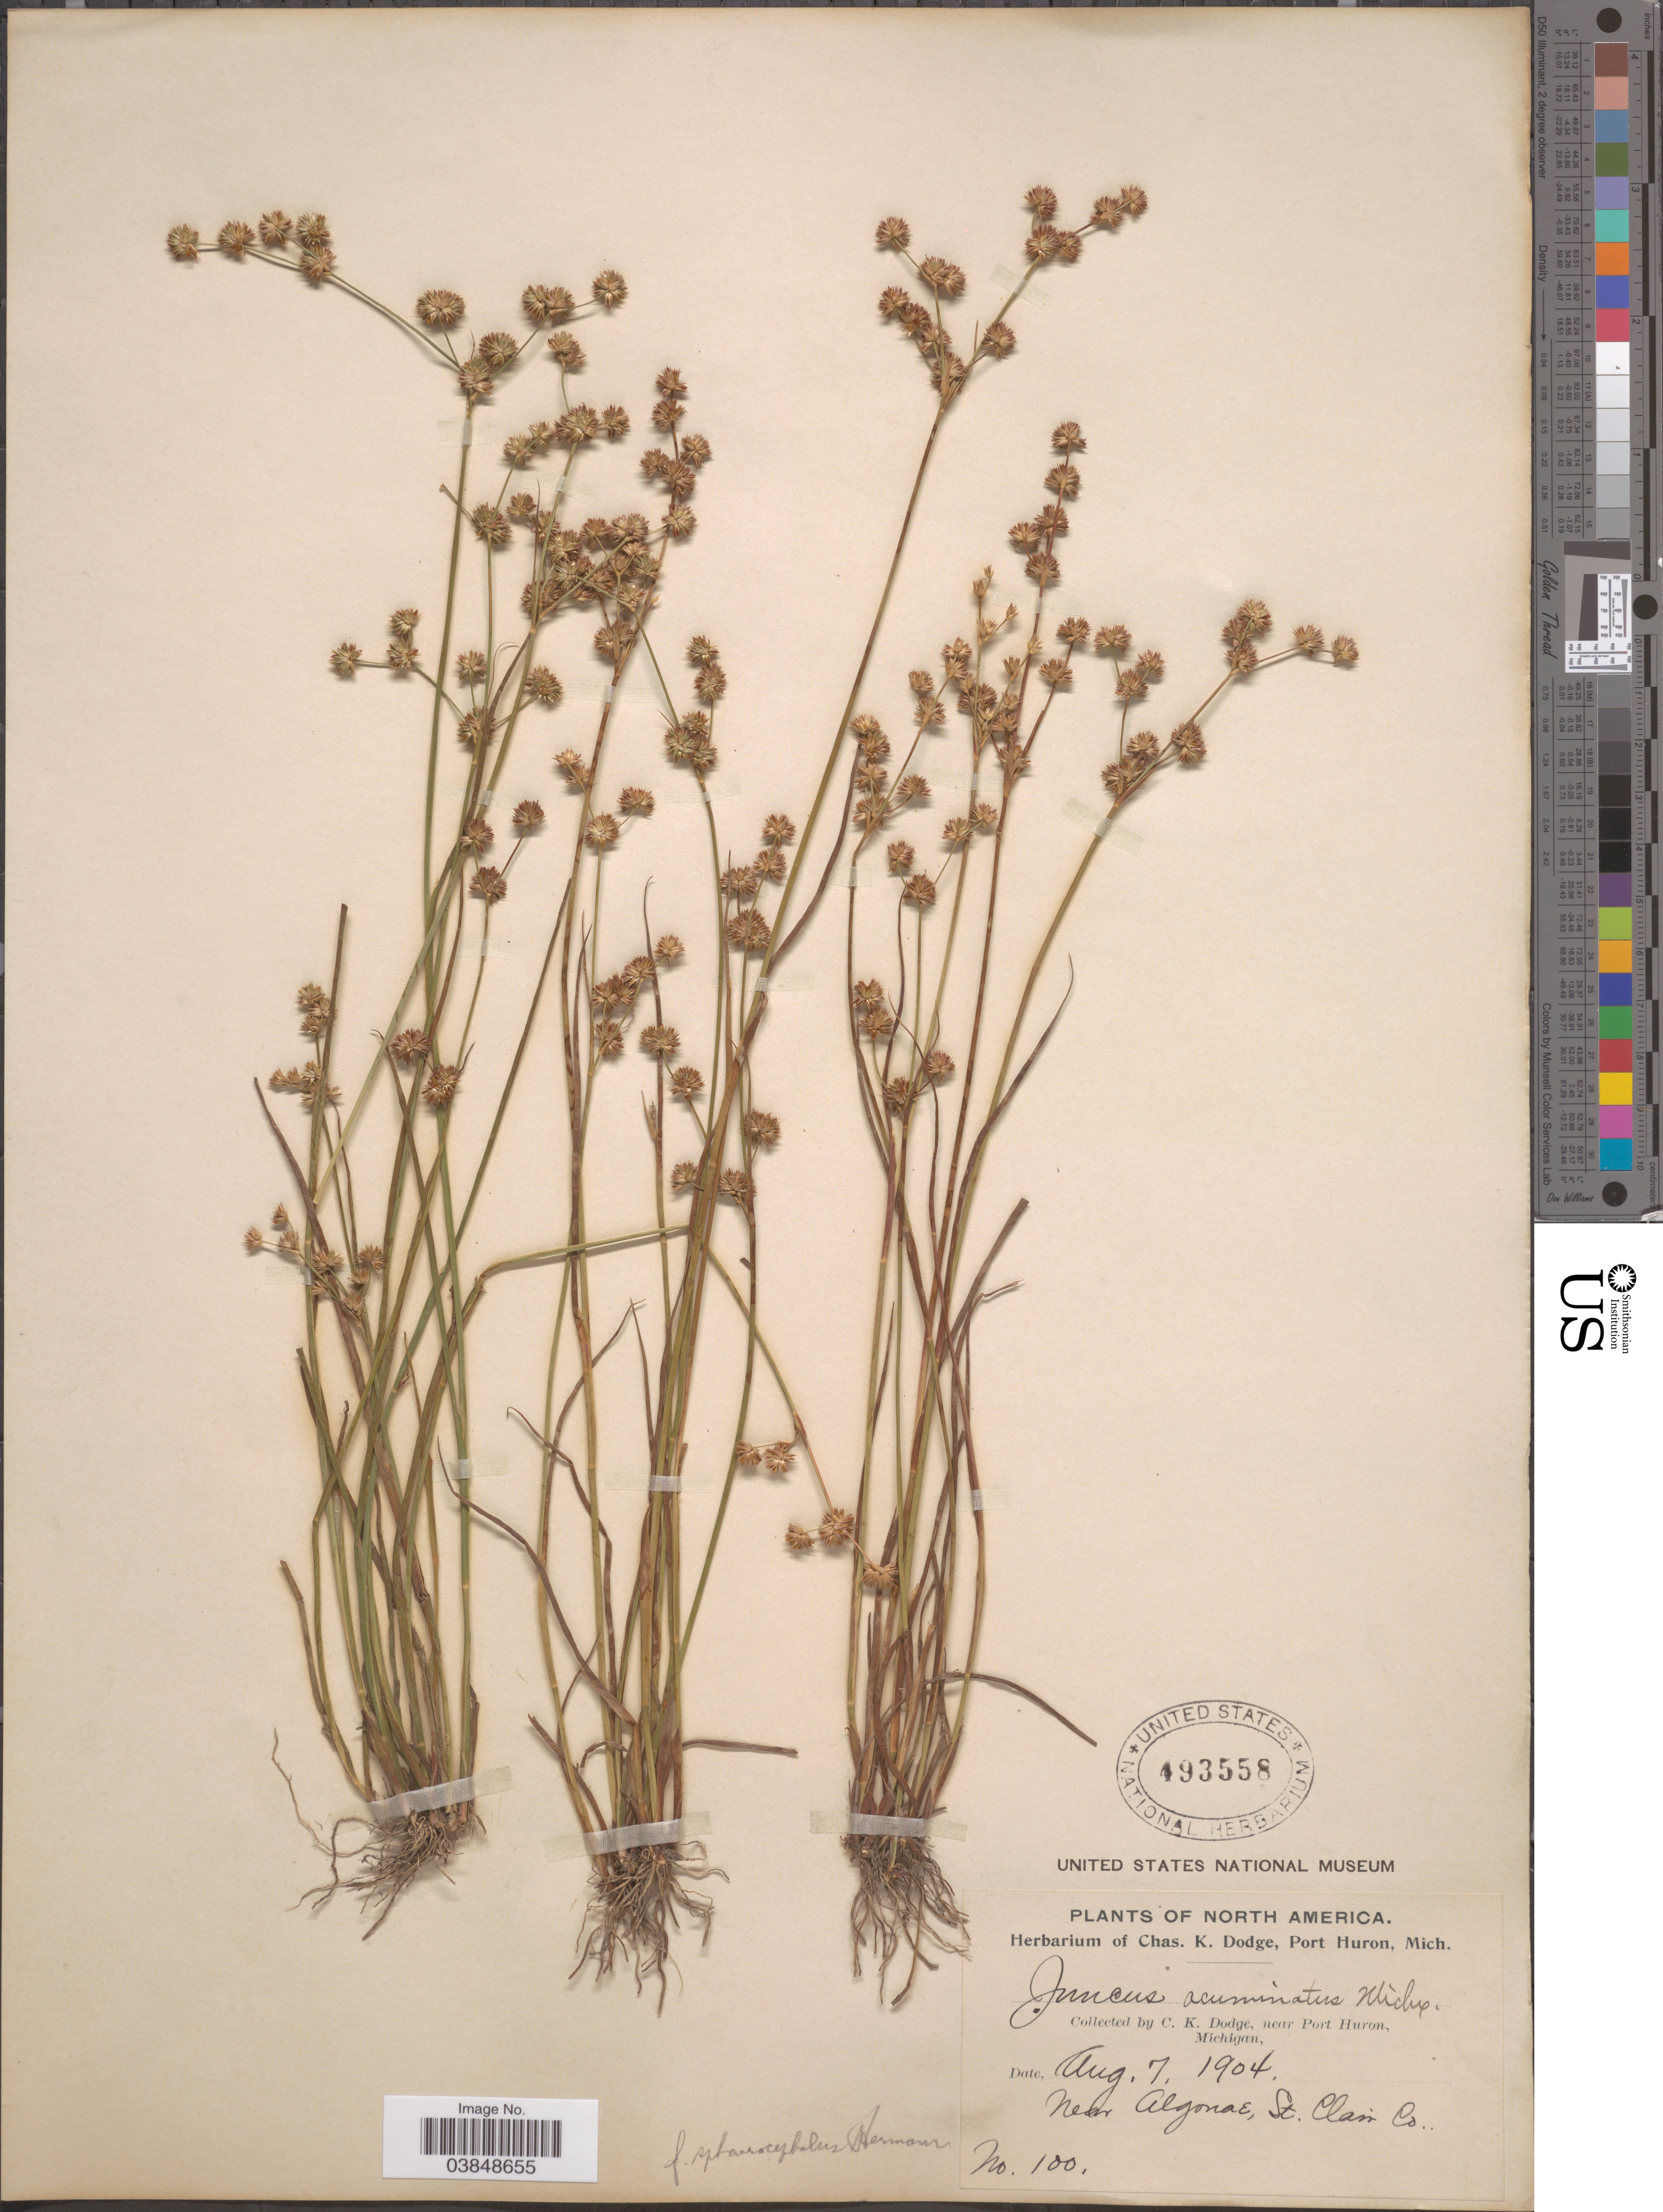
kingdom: Plantae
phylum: Tracheophyta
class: Liliopsida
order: Poales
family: Juncaceae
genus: Juncus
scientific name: Juncus acuminatus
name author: Michx.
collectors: C. K. Dodge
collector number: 100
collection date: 1904-08-07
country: United States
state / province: Michigan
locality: Near Port Huron. Near Algonae, St. Clair Co.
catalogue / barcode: US 493558